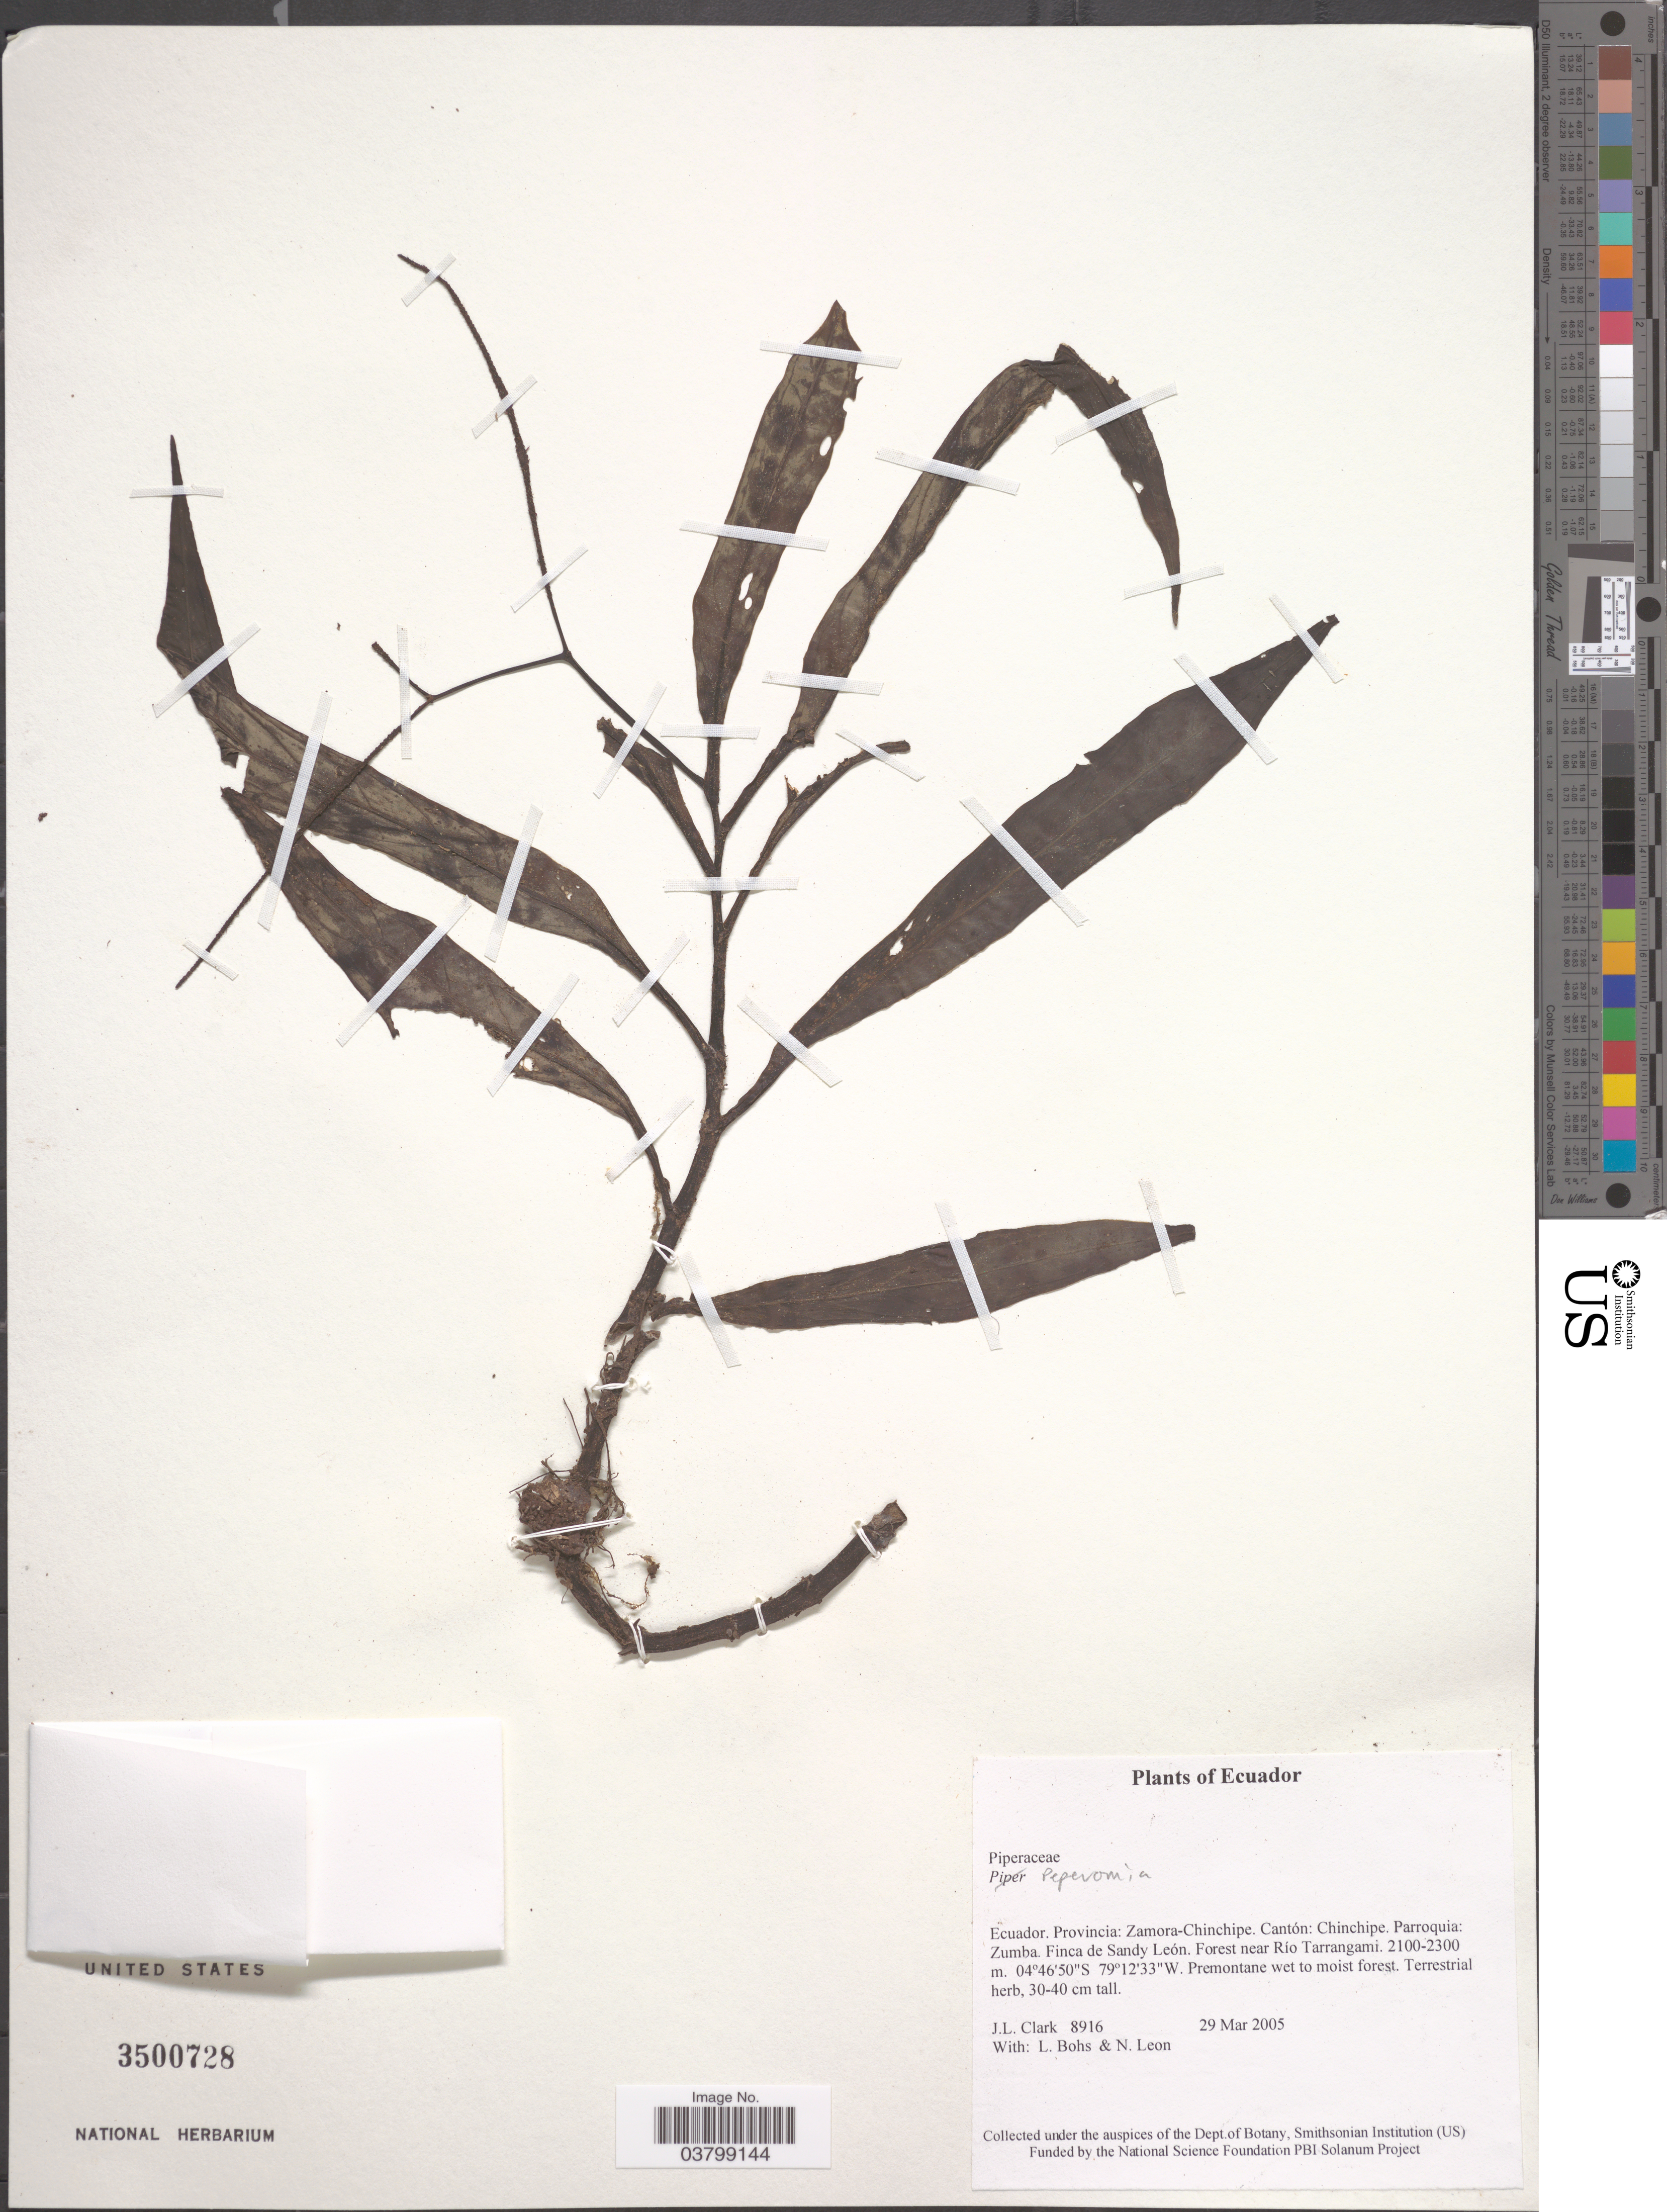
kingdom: Plantae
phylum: Tracheophyta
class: Magnoliopsida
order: Piperales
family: Piperaceae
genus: Peperomia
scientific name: Peperomia lancifolia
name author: Hook.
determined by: Jiménez, José Estaban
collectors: J. L. Clark, L. A. Bohs & N. Leon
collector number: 8916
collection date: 2005-03-29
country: Ecuador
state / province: Zamora-Chinchipe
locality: Cantón: Chinchipe. Parroquia: Zumba. Finca de Sandy León. Forest near Río Tarrangami.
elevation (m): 2100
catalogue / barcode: US 3500728